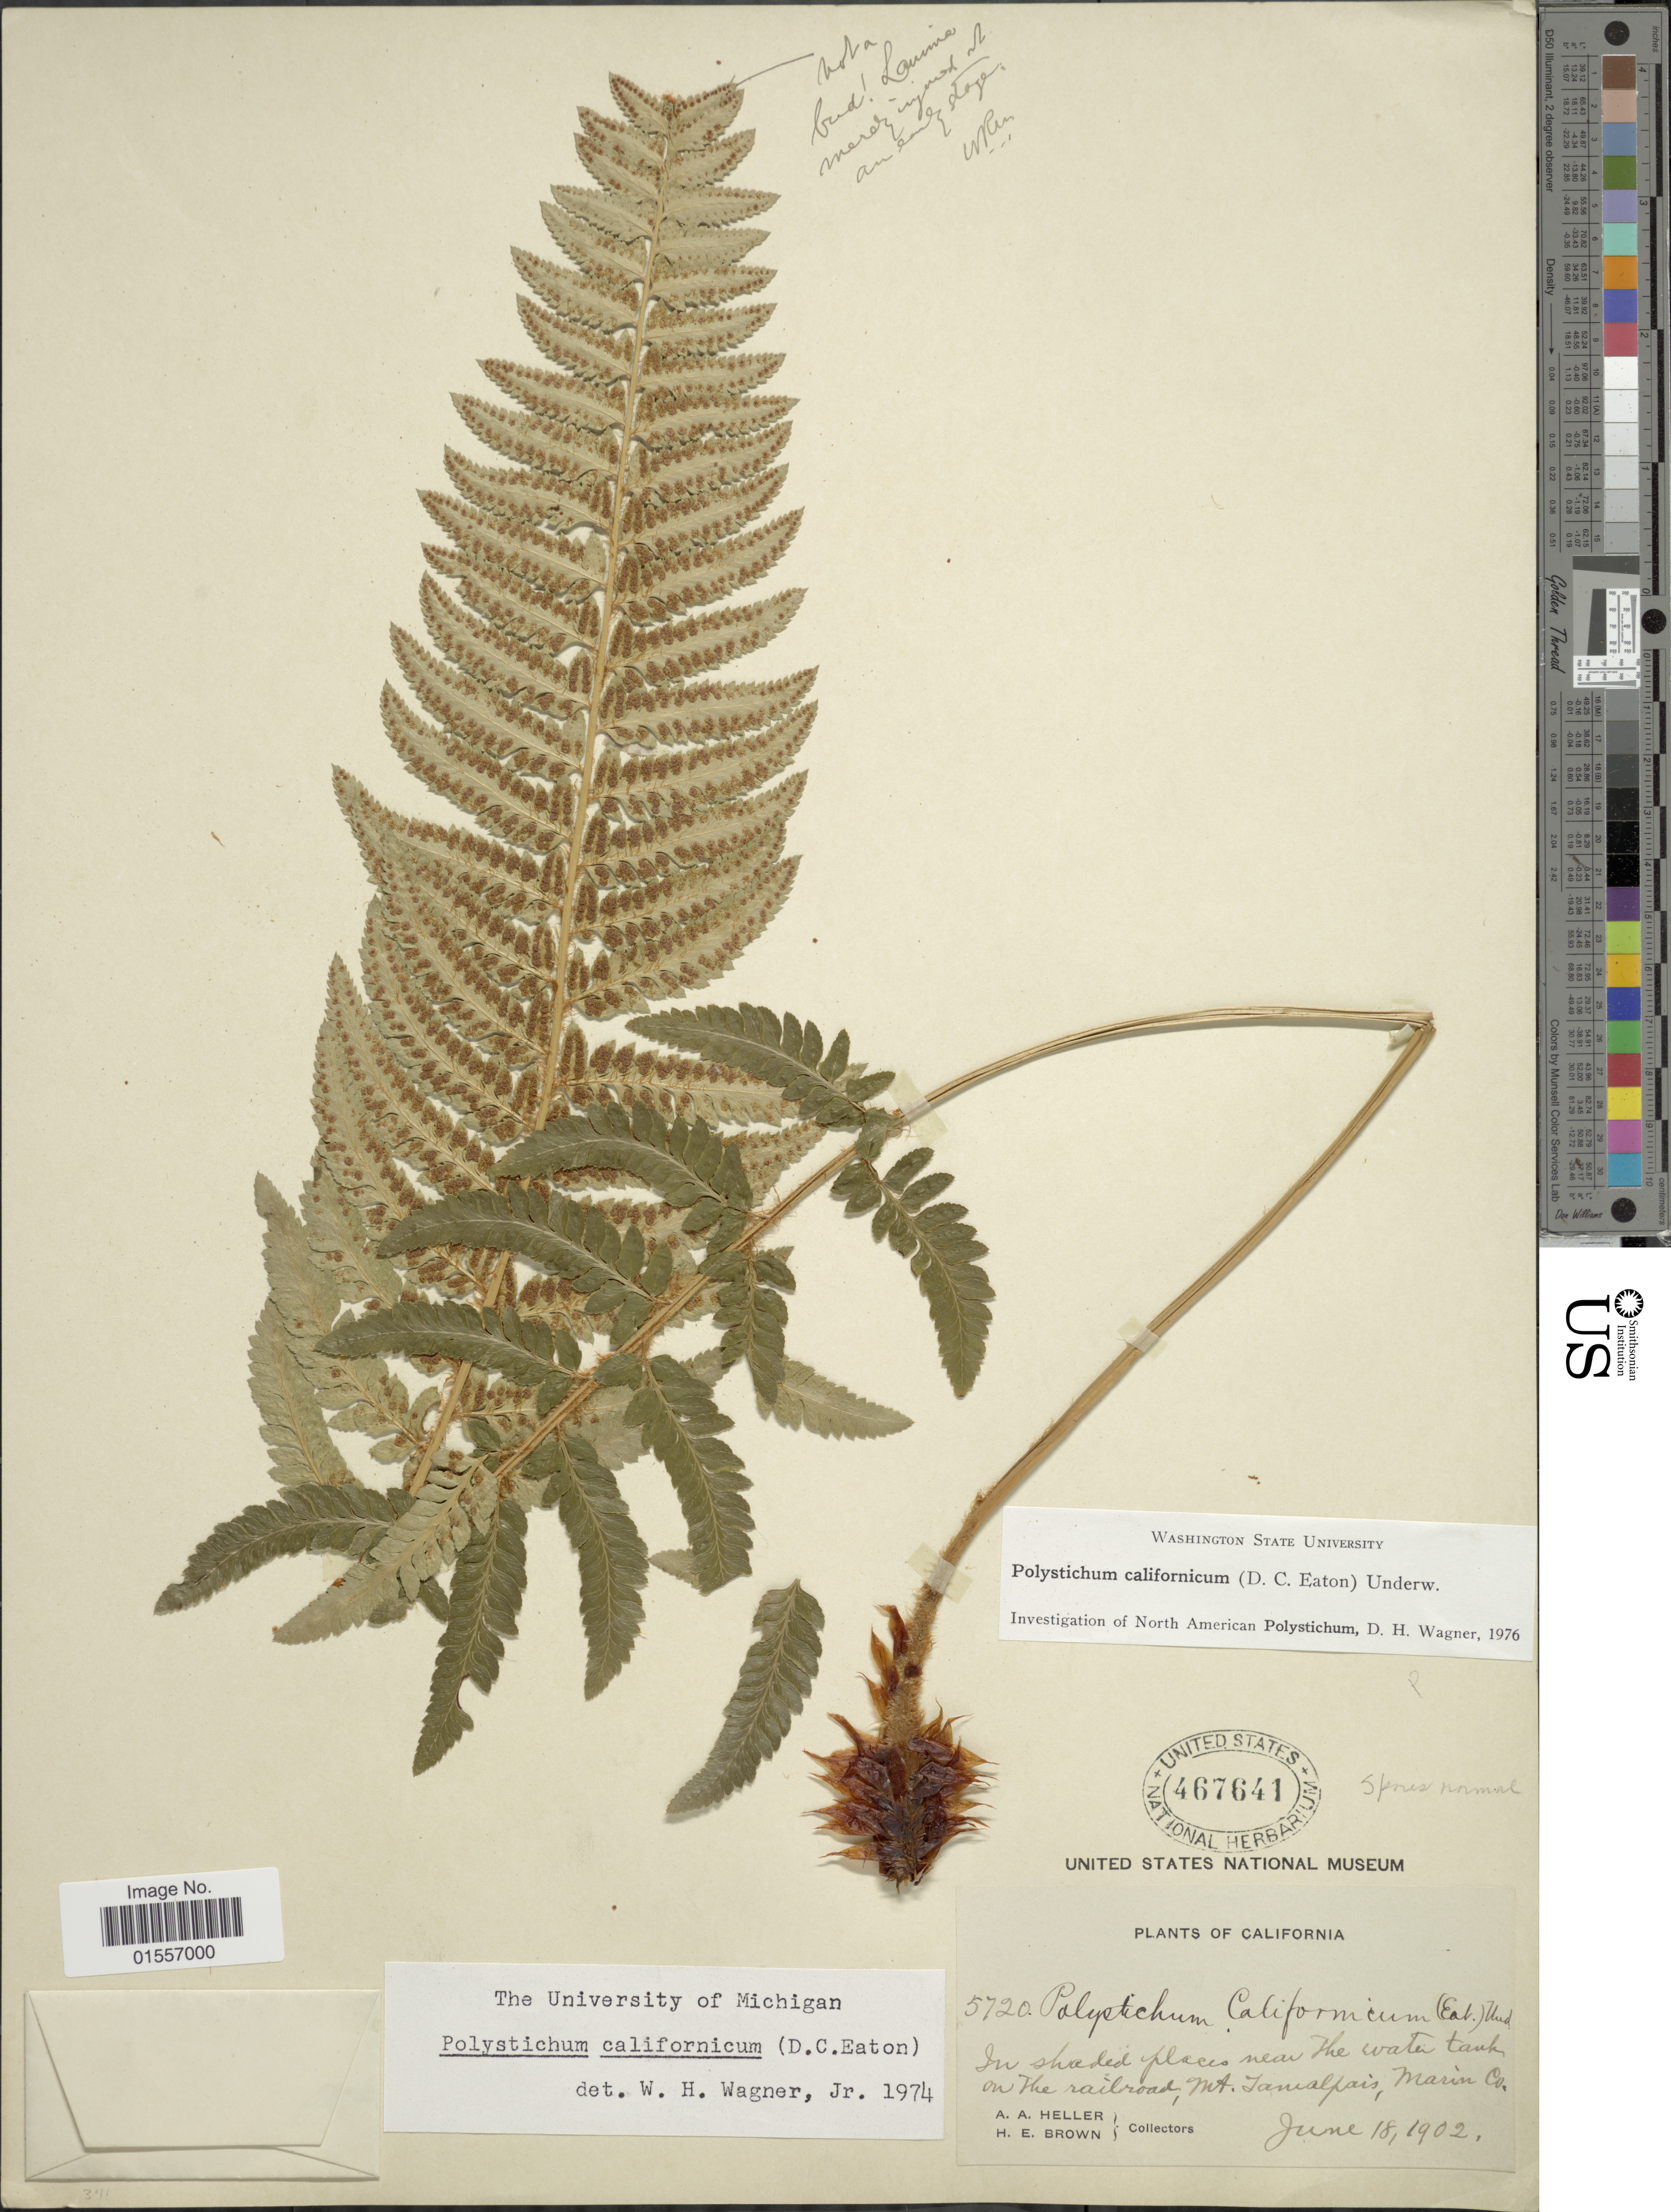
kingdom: Plantae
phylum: Tracheophyta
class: Polypodiopsida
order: Polypodiales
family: Dryopteridaceae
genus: Polystichum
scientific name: Polystichum californicum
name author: (D.C. Eaton) Diels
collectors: A. A. Heller & H. E. Brown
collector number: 5720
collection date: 1902-06-18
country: United States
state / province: California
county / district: Marin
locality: In shaded places near the water tank on the railroad, Mt. Tamalpais, Marin Co.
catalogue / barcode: US 467641